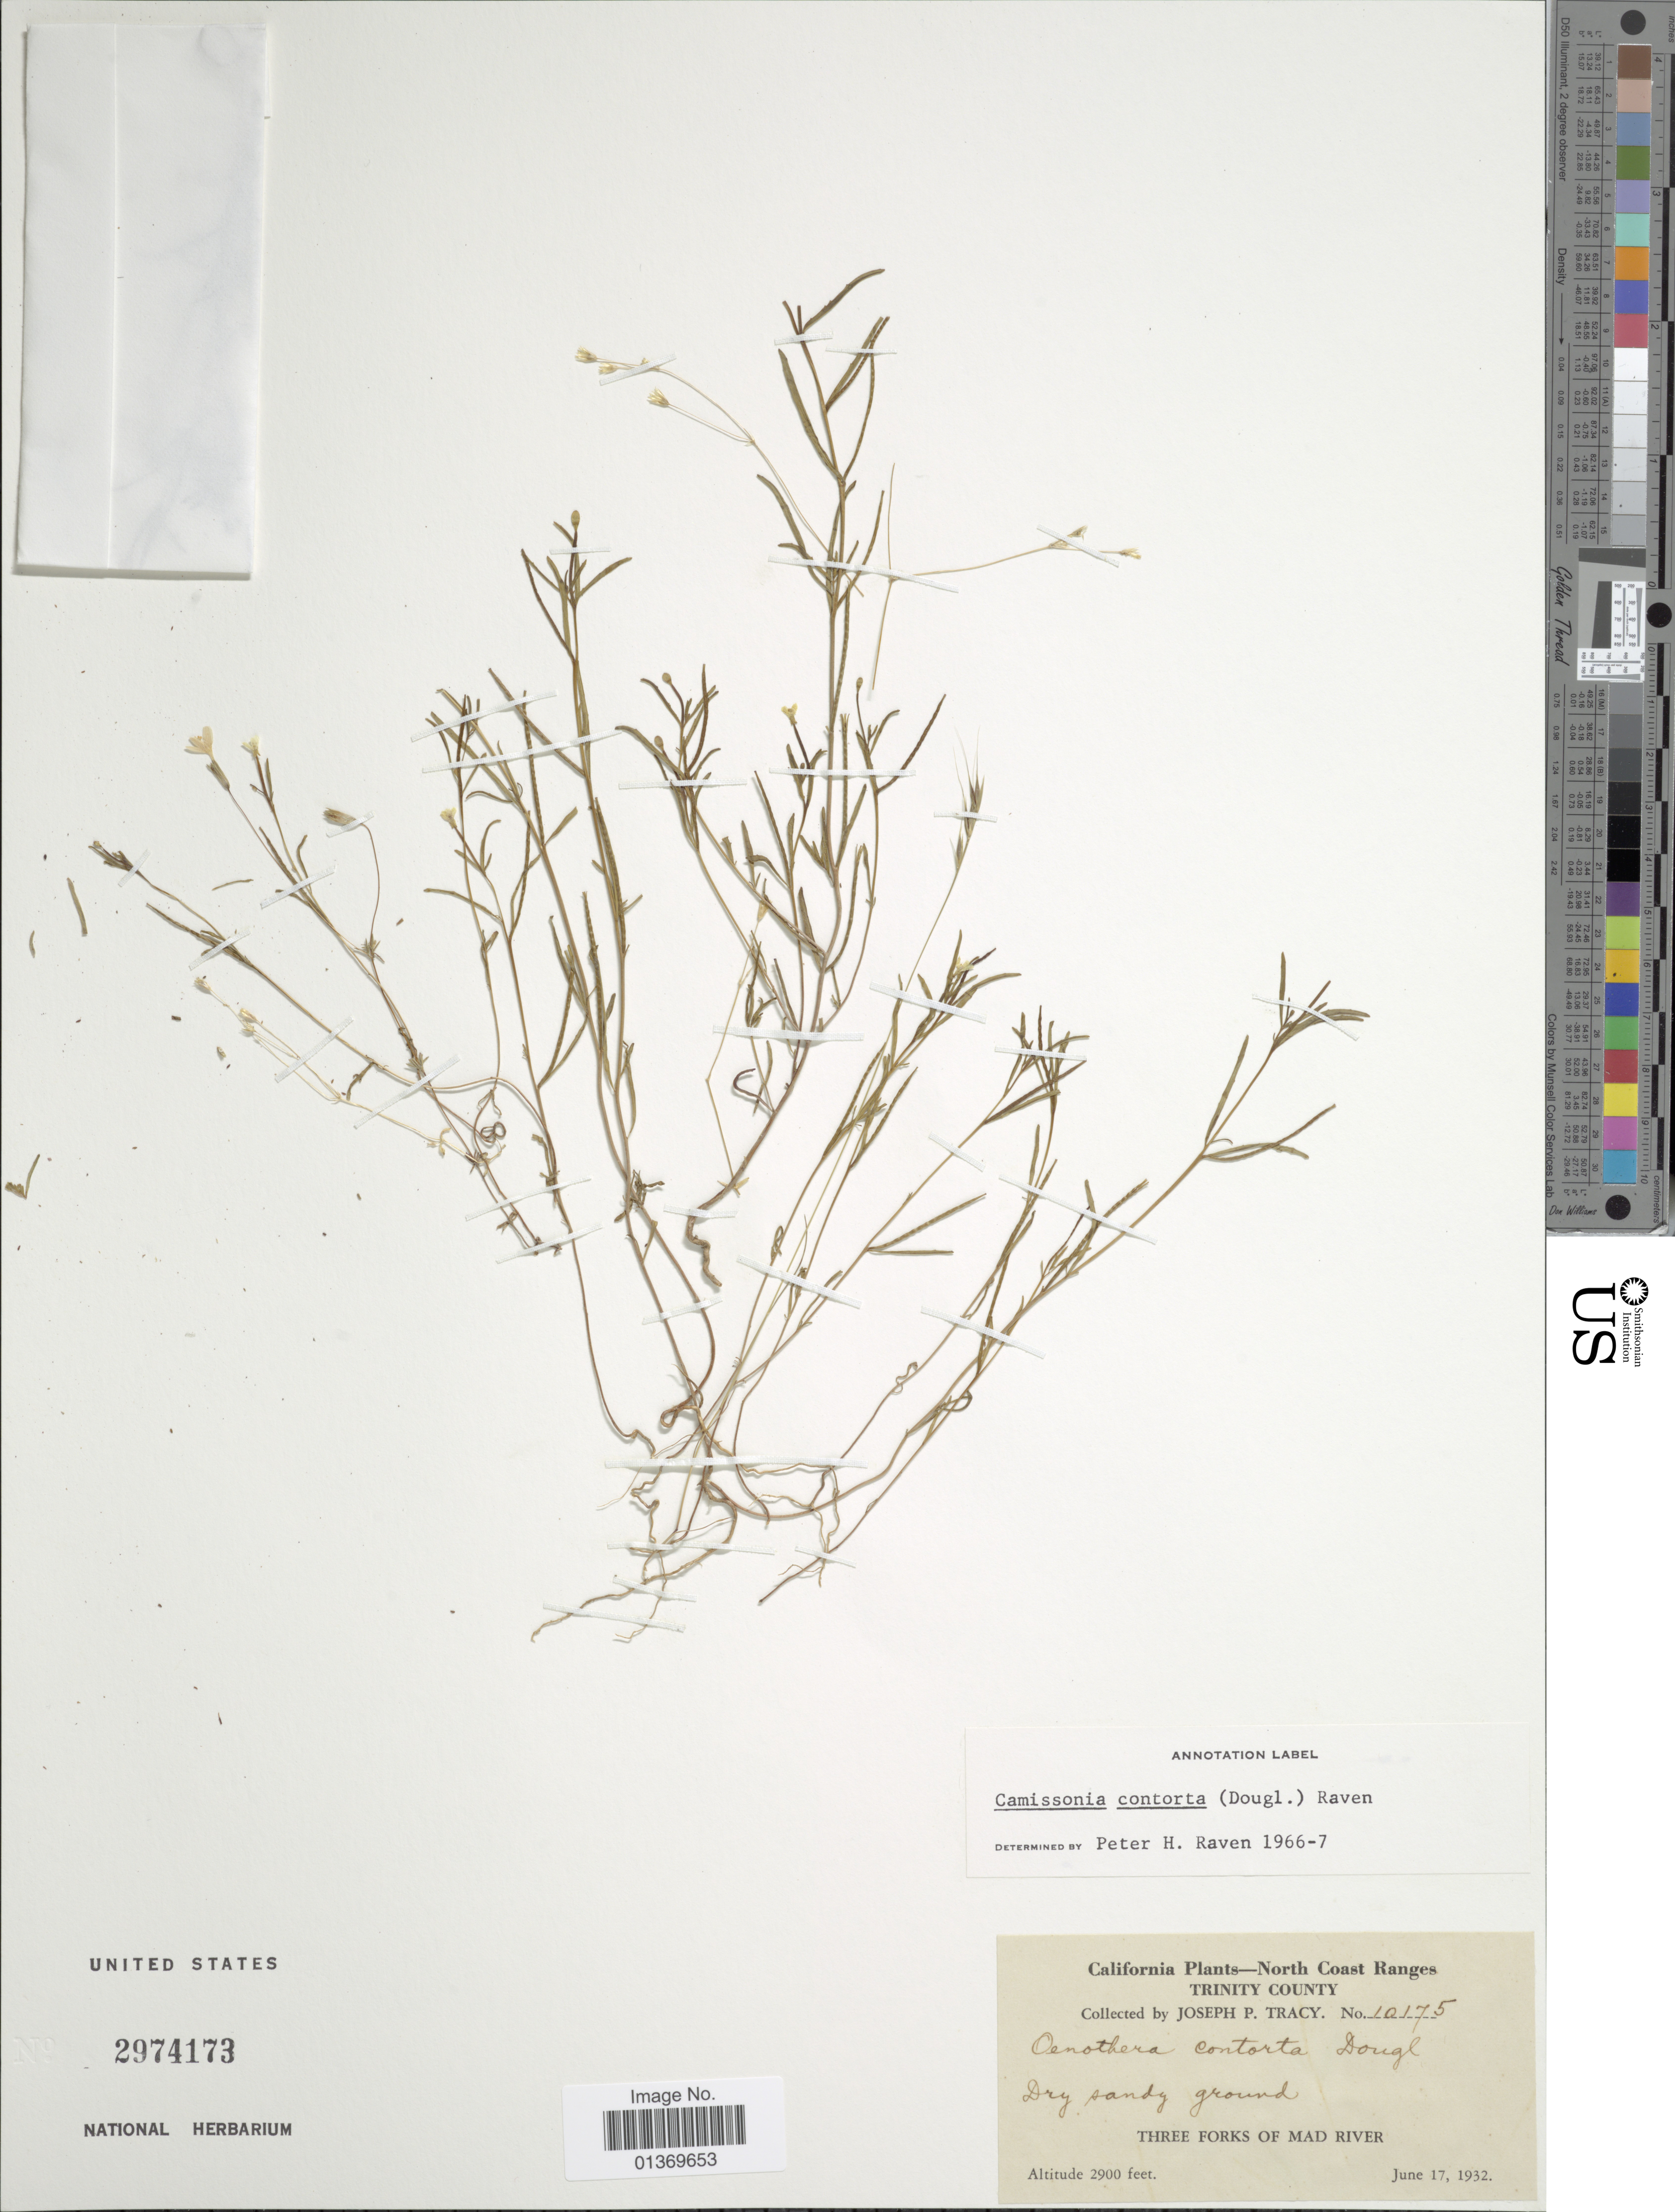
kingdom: Plantae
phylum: Tracheophyta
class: Magnoliopsida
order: Myrtales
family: Onagraceae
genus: Camissonia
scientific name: Camissonia contorta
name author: (Douglas) Kearney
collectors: J. Tracy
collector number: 10175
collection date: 1932-06-17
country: United States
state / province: California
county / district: Trinity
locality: North Coast Ranges, Trinity County, Three Forks of Mad River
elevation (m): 884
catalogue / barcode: US 2974173